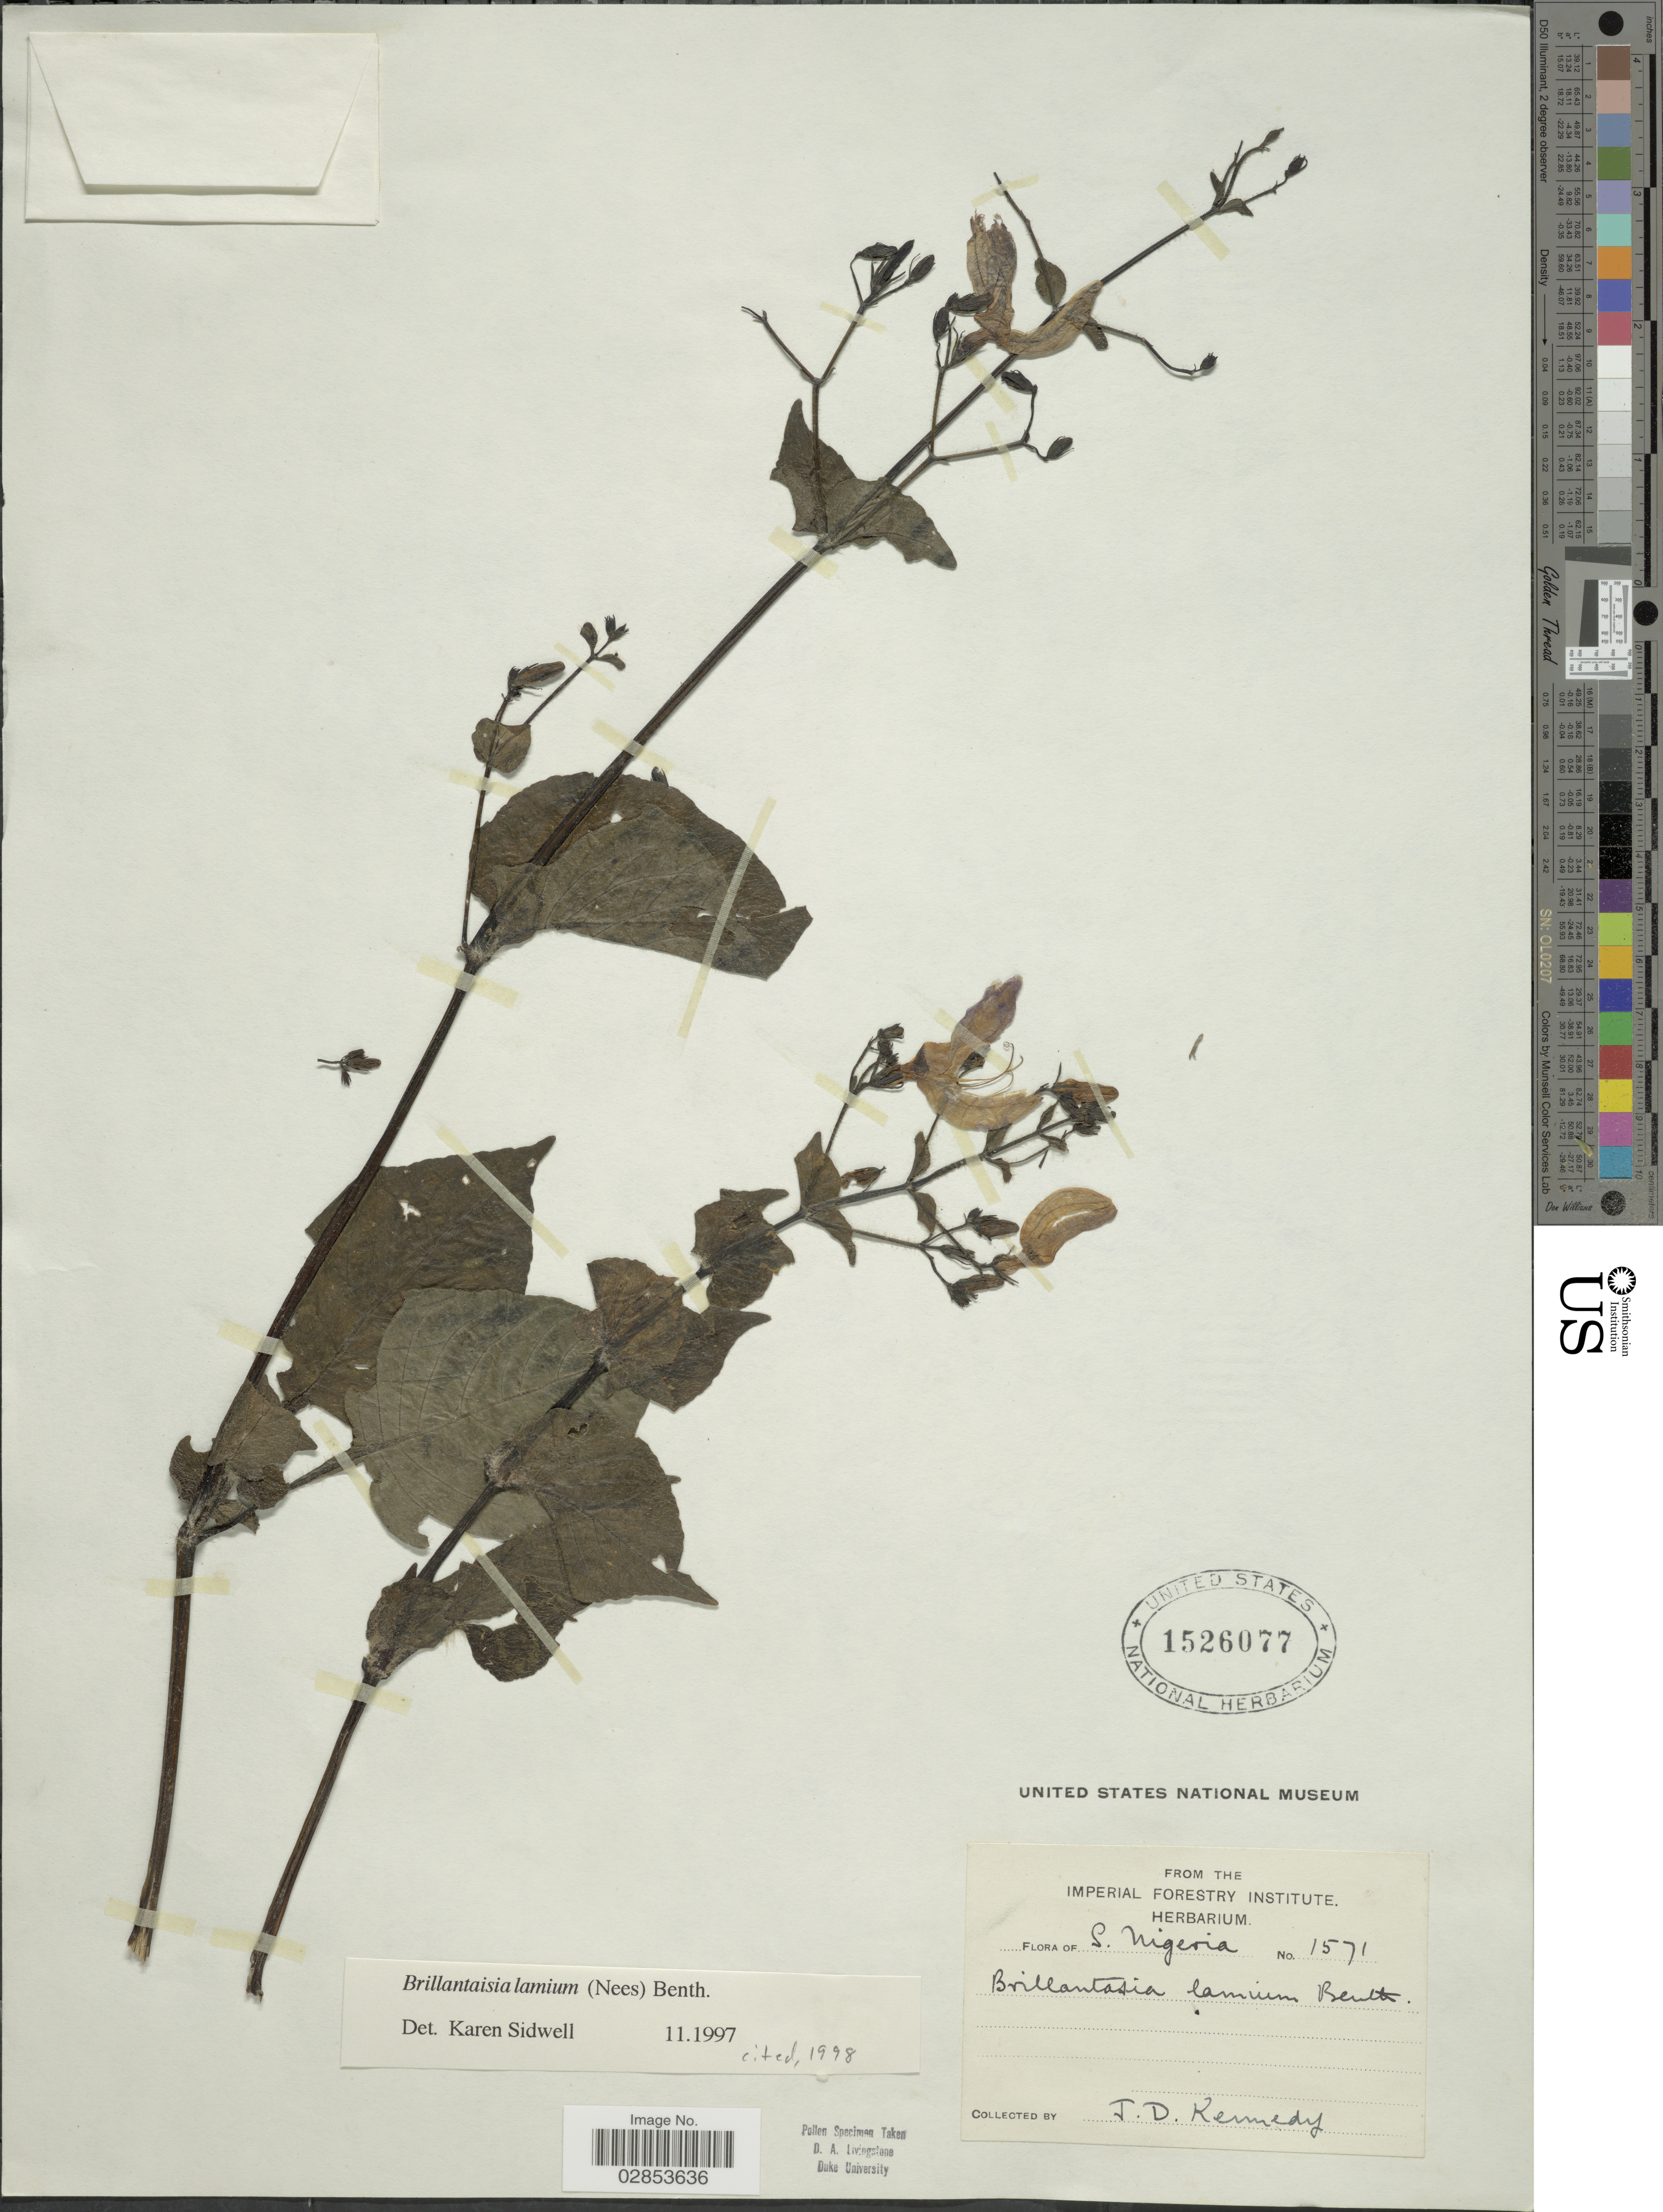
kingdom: Plantae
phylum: Tracheophyta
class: Magnoliopsida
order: Lamiales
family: Acanthaceae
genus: Brillantaisia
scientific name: Brillantaisia lamium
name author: (Nees) Benth.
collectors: J. D. Kennedy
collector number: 1571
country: Nigeria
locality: S. Nigeria.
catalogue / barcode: US 1526077